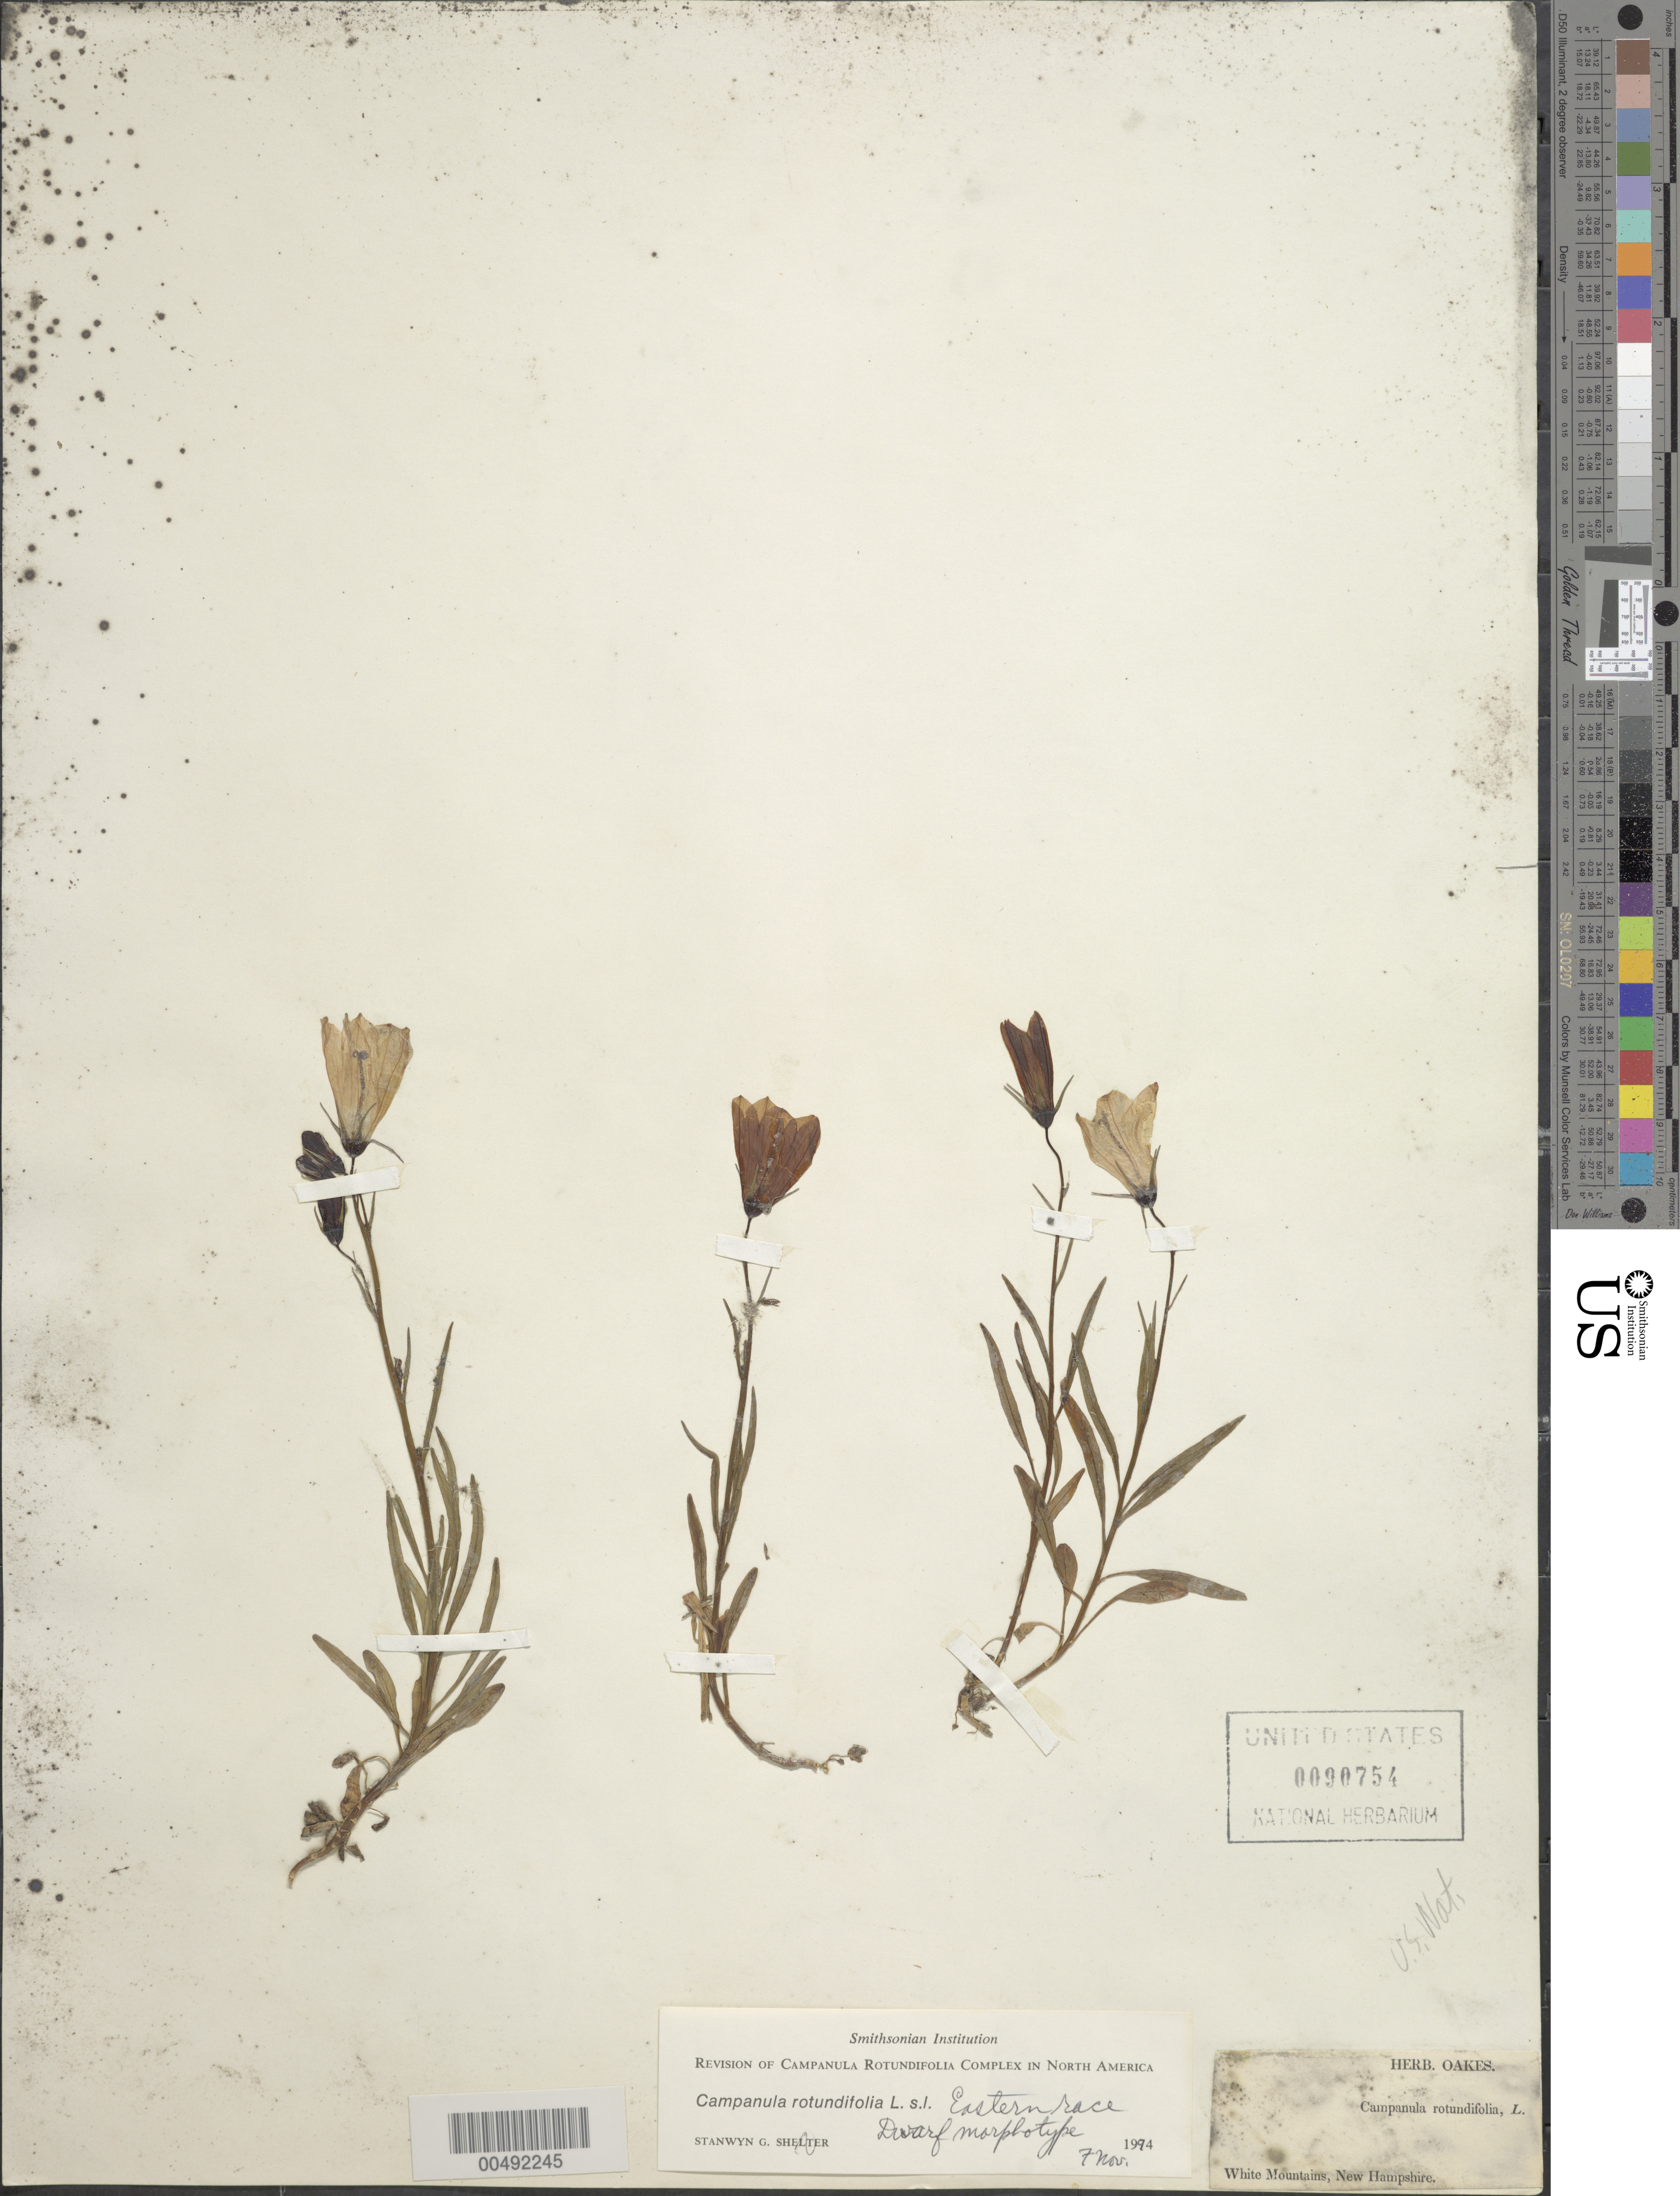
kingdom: Plantae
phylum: Tracheophyta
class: Magnoliopsida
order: Asterales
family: Campanulaceae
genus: Campanula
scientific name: Campanula rotundifolia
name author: L.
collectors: ex herb. Oakes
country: United States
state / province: New Hampshire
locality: White Mountains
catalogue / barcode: US 90754